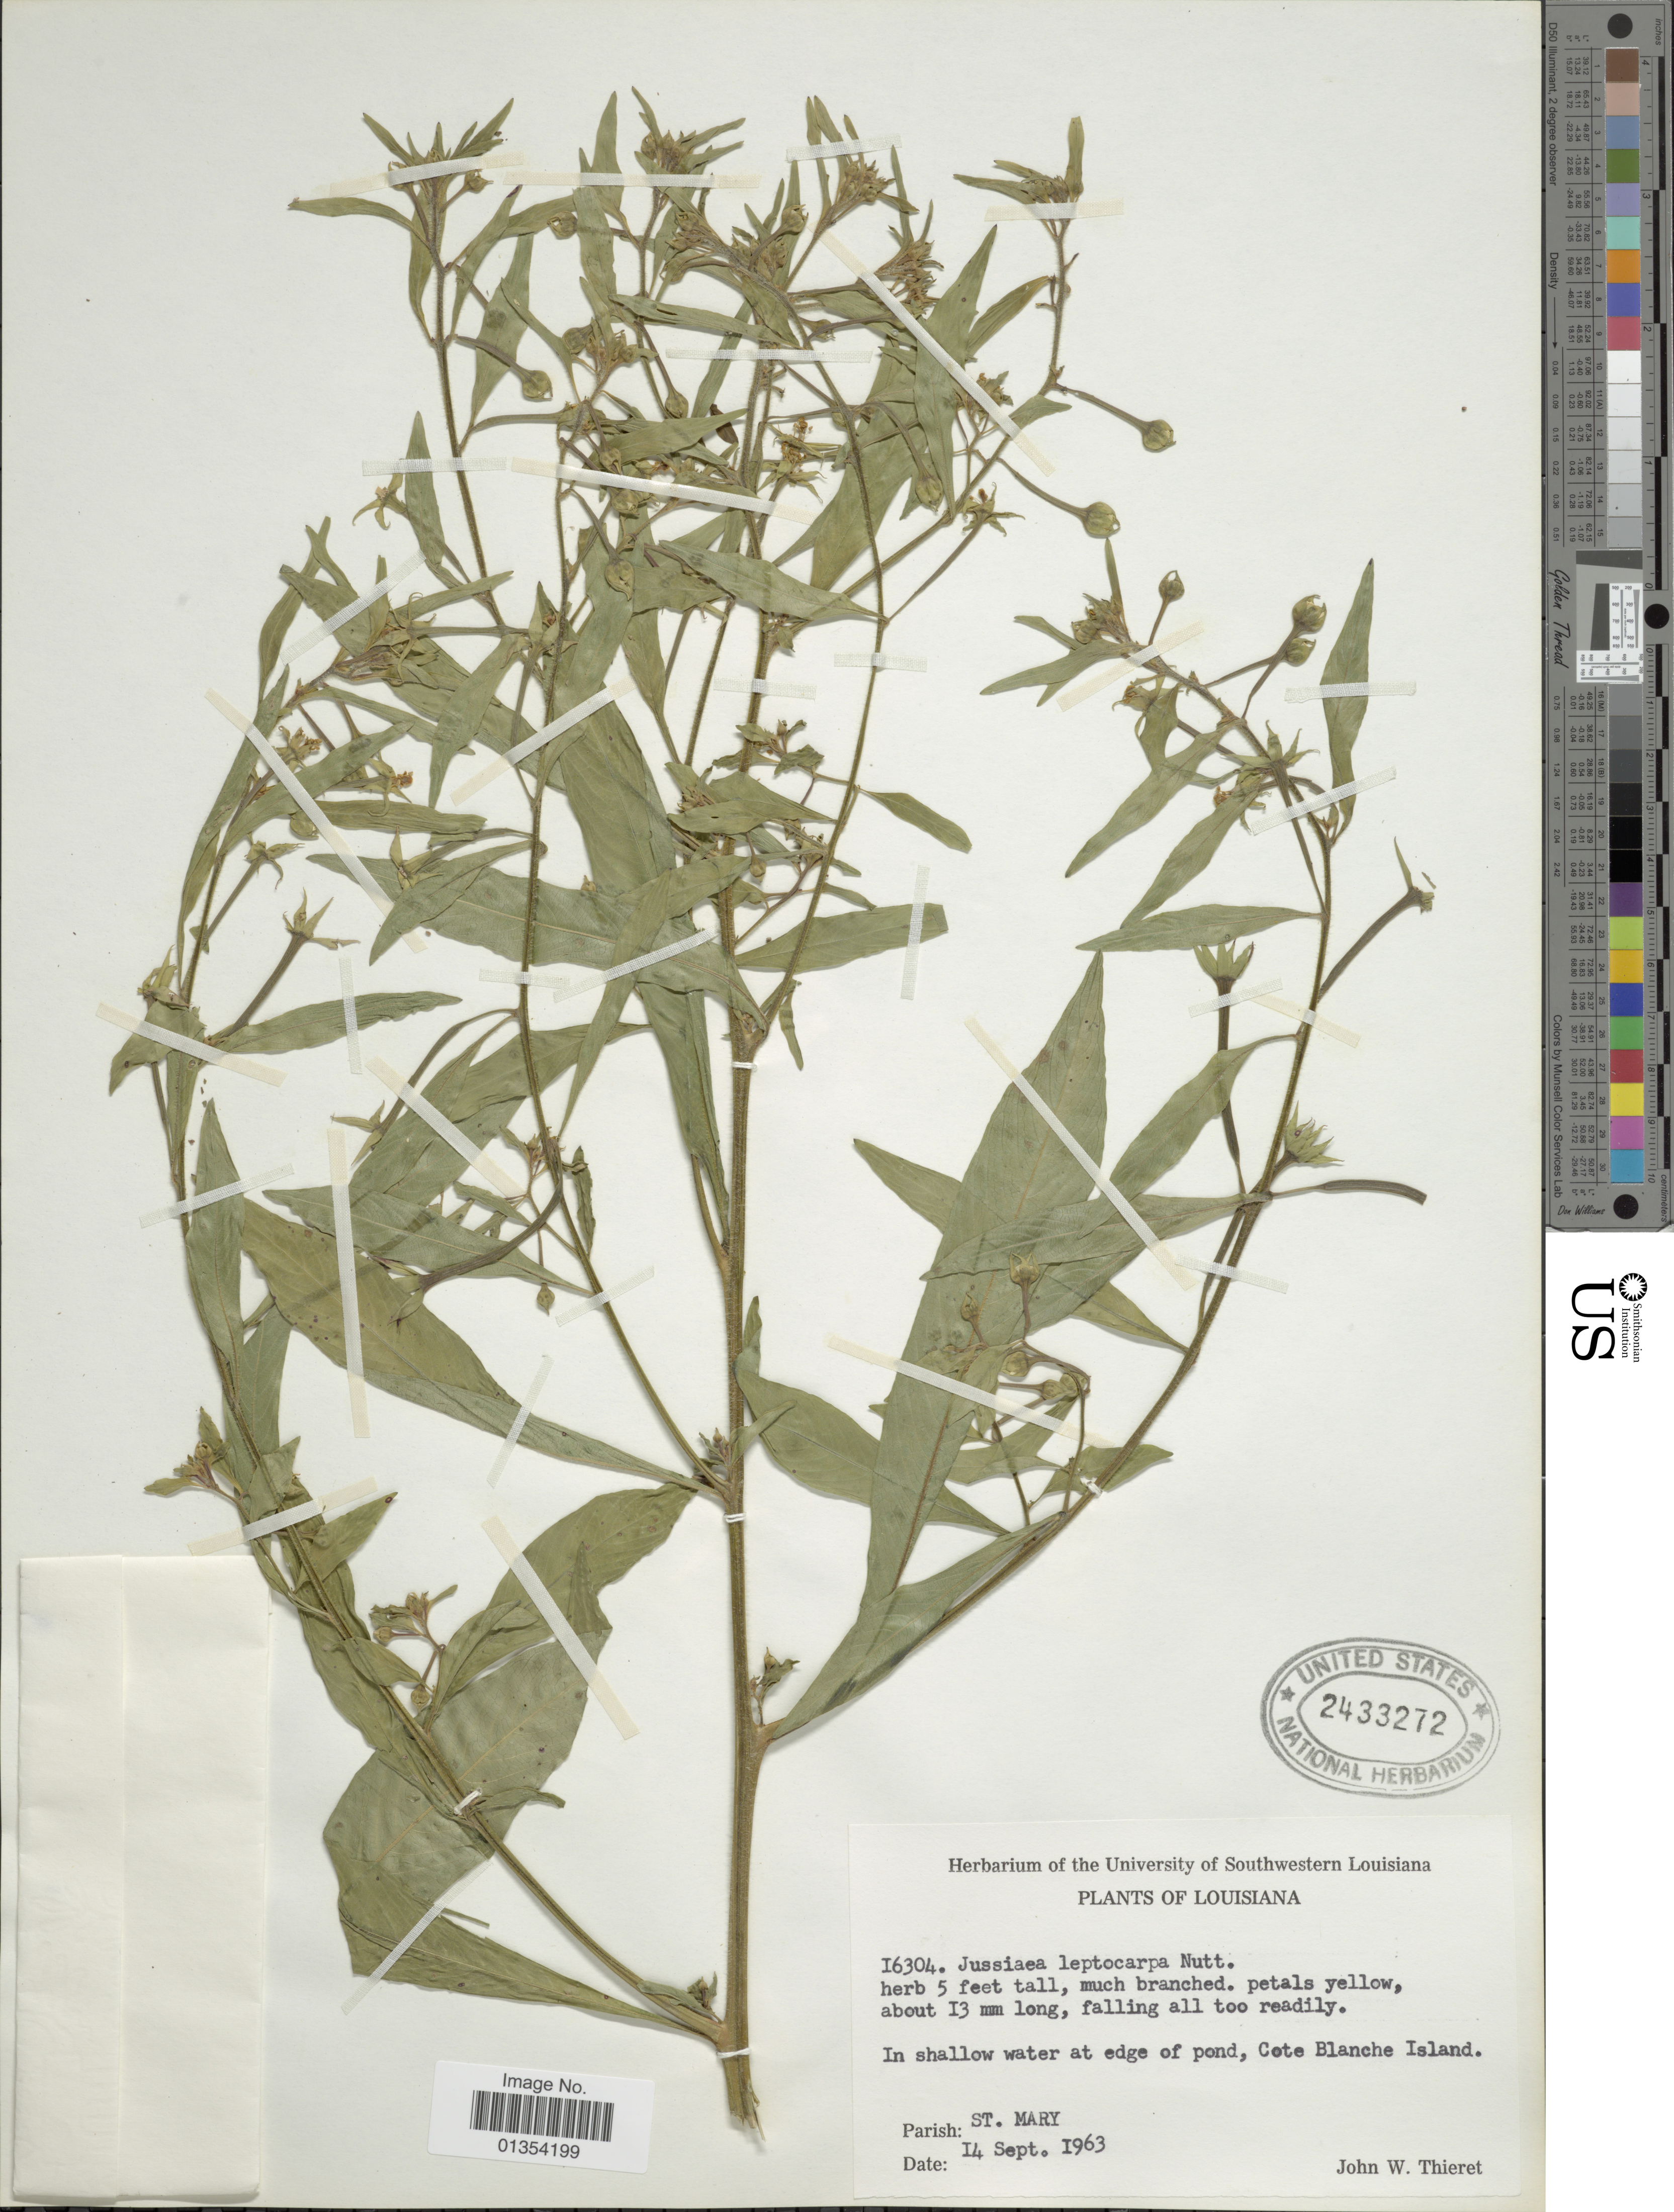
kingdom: Plantae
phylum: Tracheophyta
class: Magnoliopsida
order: Myrtales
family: Onagraceae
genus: Ludwigia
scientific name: Ludwigia leptocarpa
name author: (Nutt.) H. Hara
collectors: J. W. Thieret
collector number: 16304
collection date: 1963-09-14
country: United States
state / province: Louisiana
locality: Cote Blanche Island, St. Mary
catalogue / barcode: US 2433272